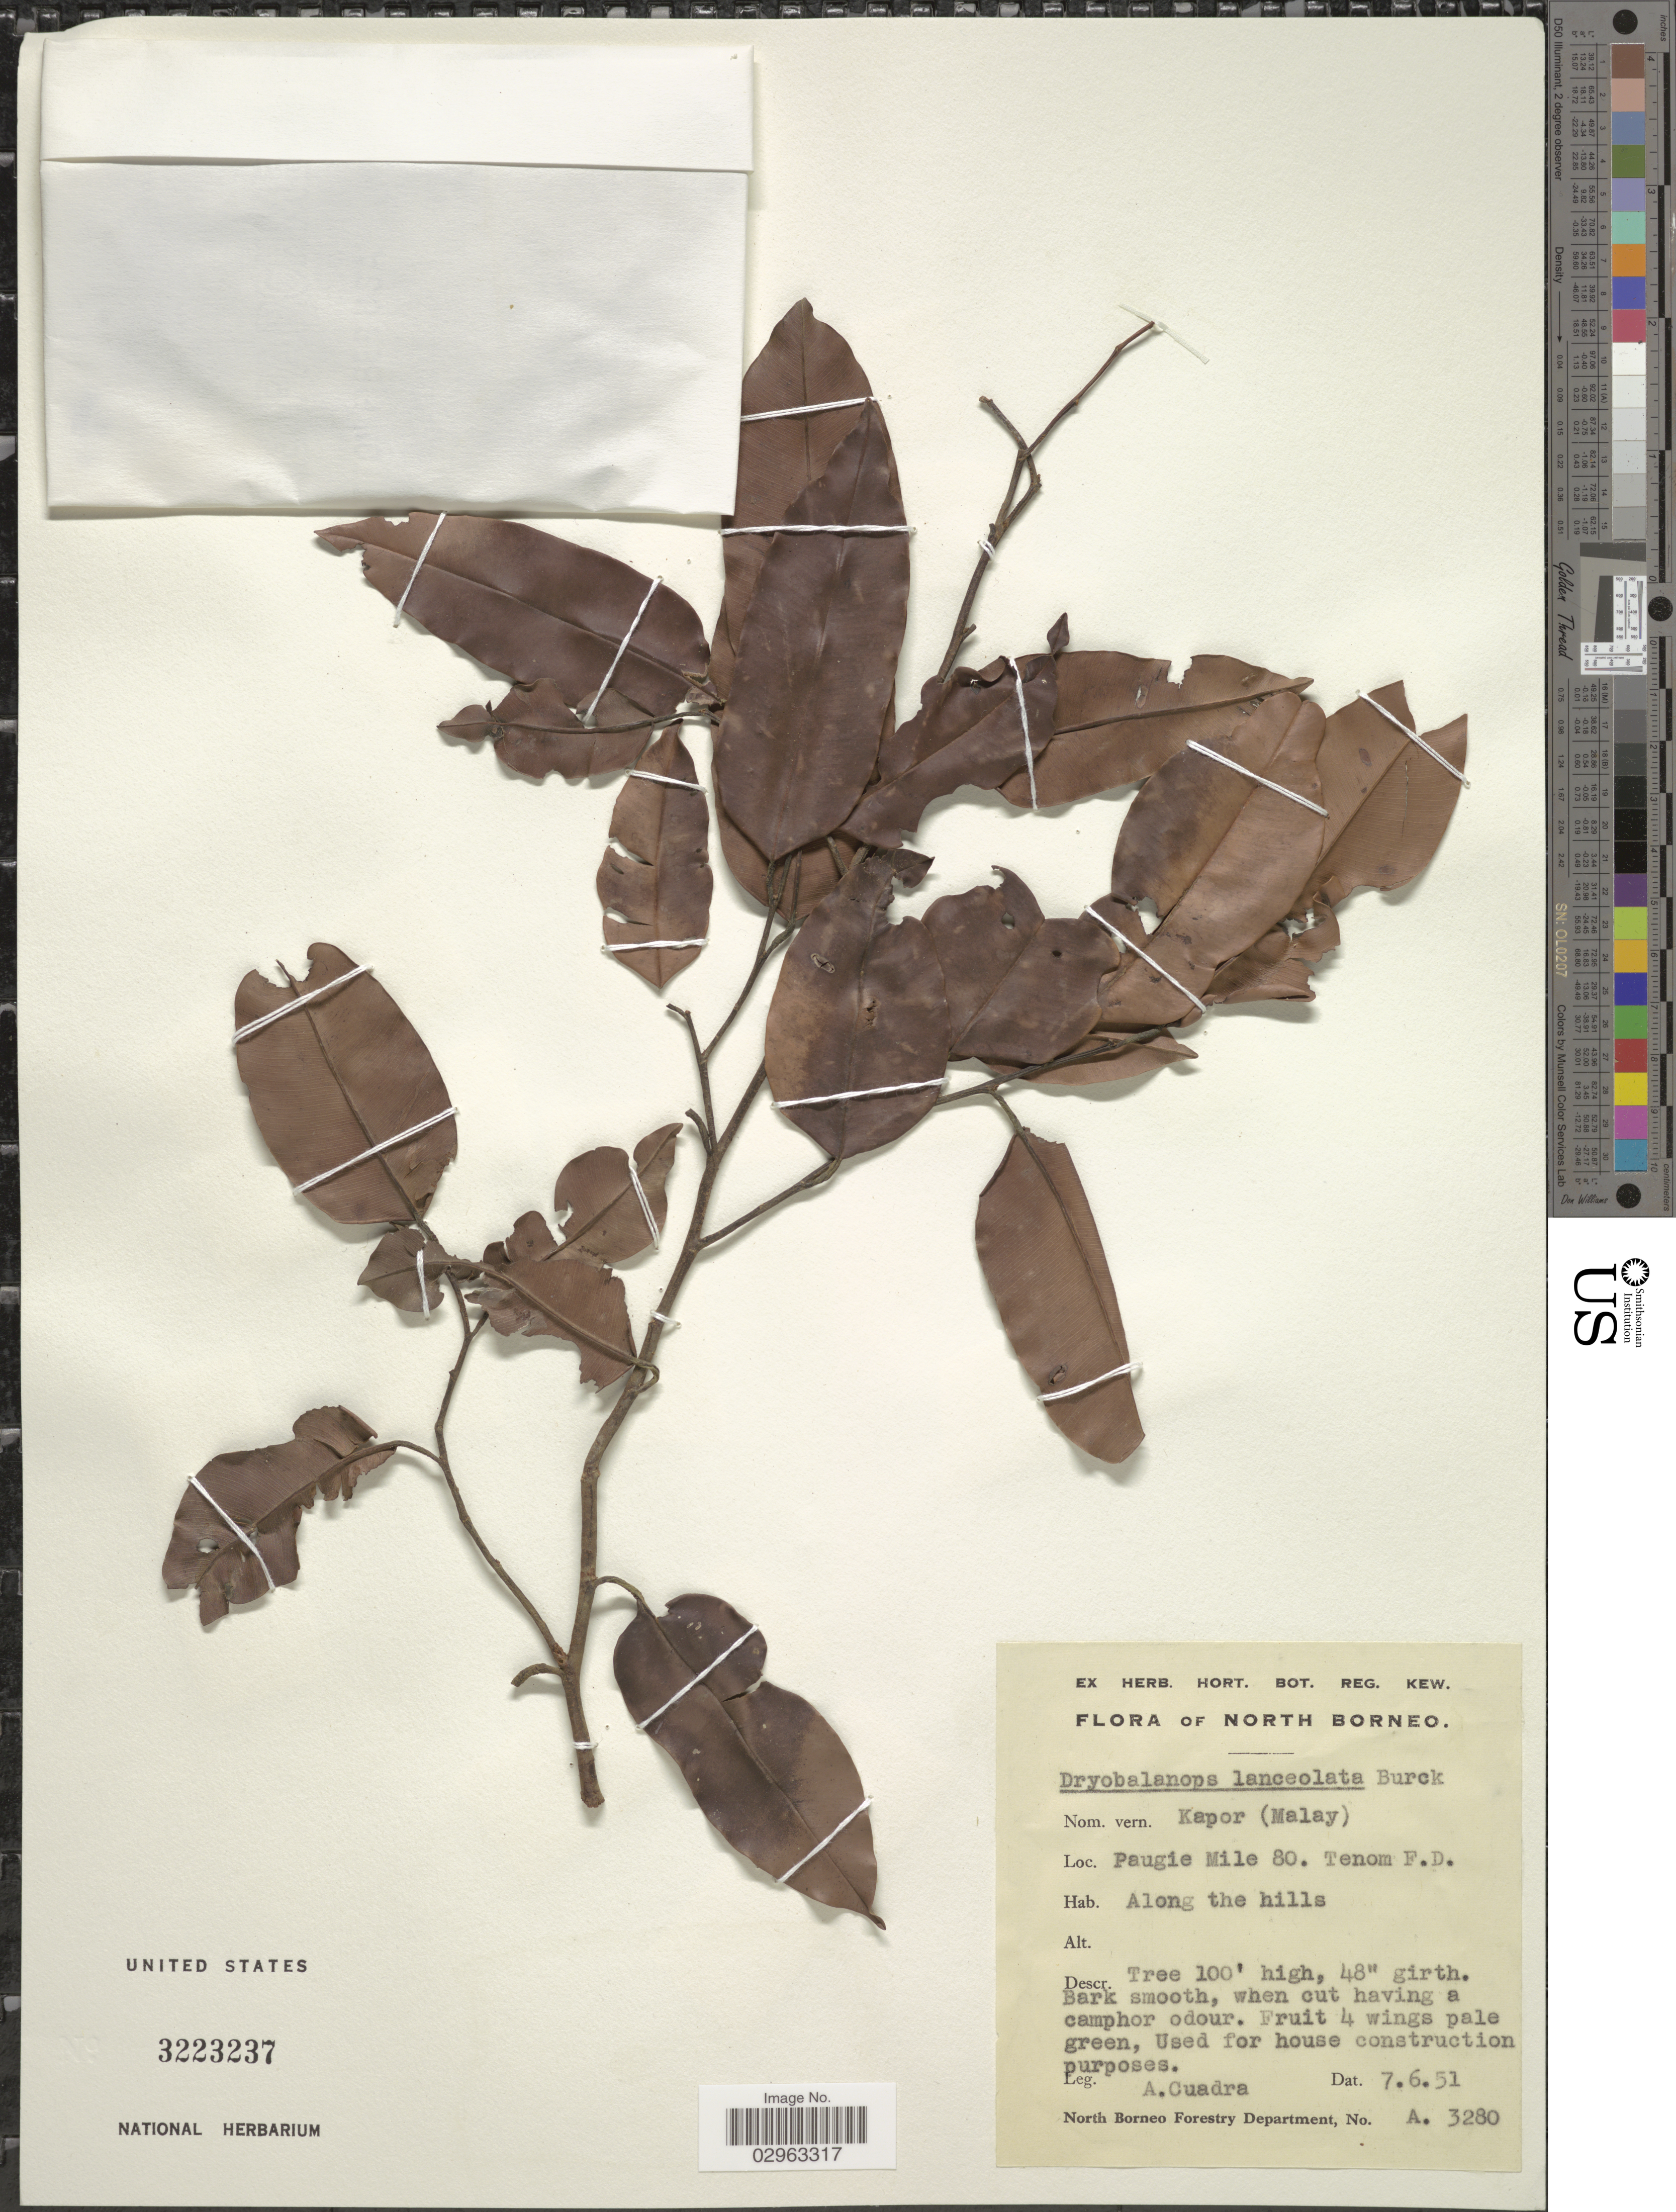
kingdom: Plantae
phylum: Tracheophyta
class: Magnoliopsida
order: Malvales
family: Dipterocarpaceae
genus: Dryobalanops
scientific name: Dryobalanops lanceolata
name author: Burck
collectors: A. Cuadra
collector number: A 3280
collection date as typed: Transcribed d/m/y: 7/6/51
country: Malaysia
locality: North Borneo, Paugie Mile 80. Tenom F.D., Along the hills.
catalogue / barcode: US 3223237